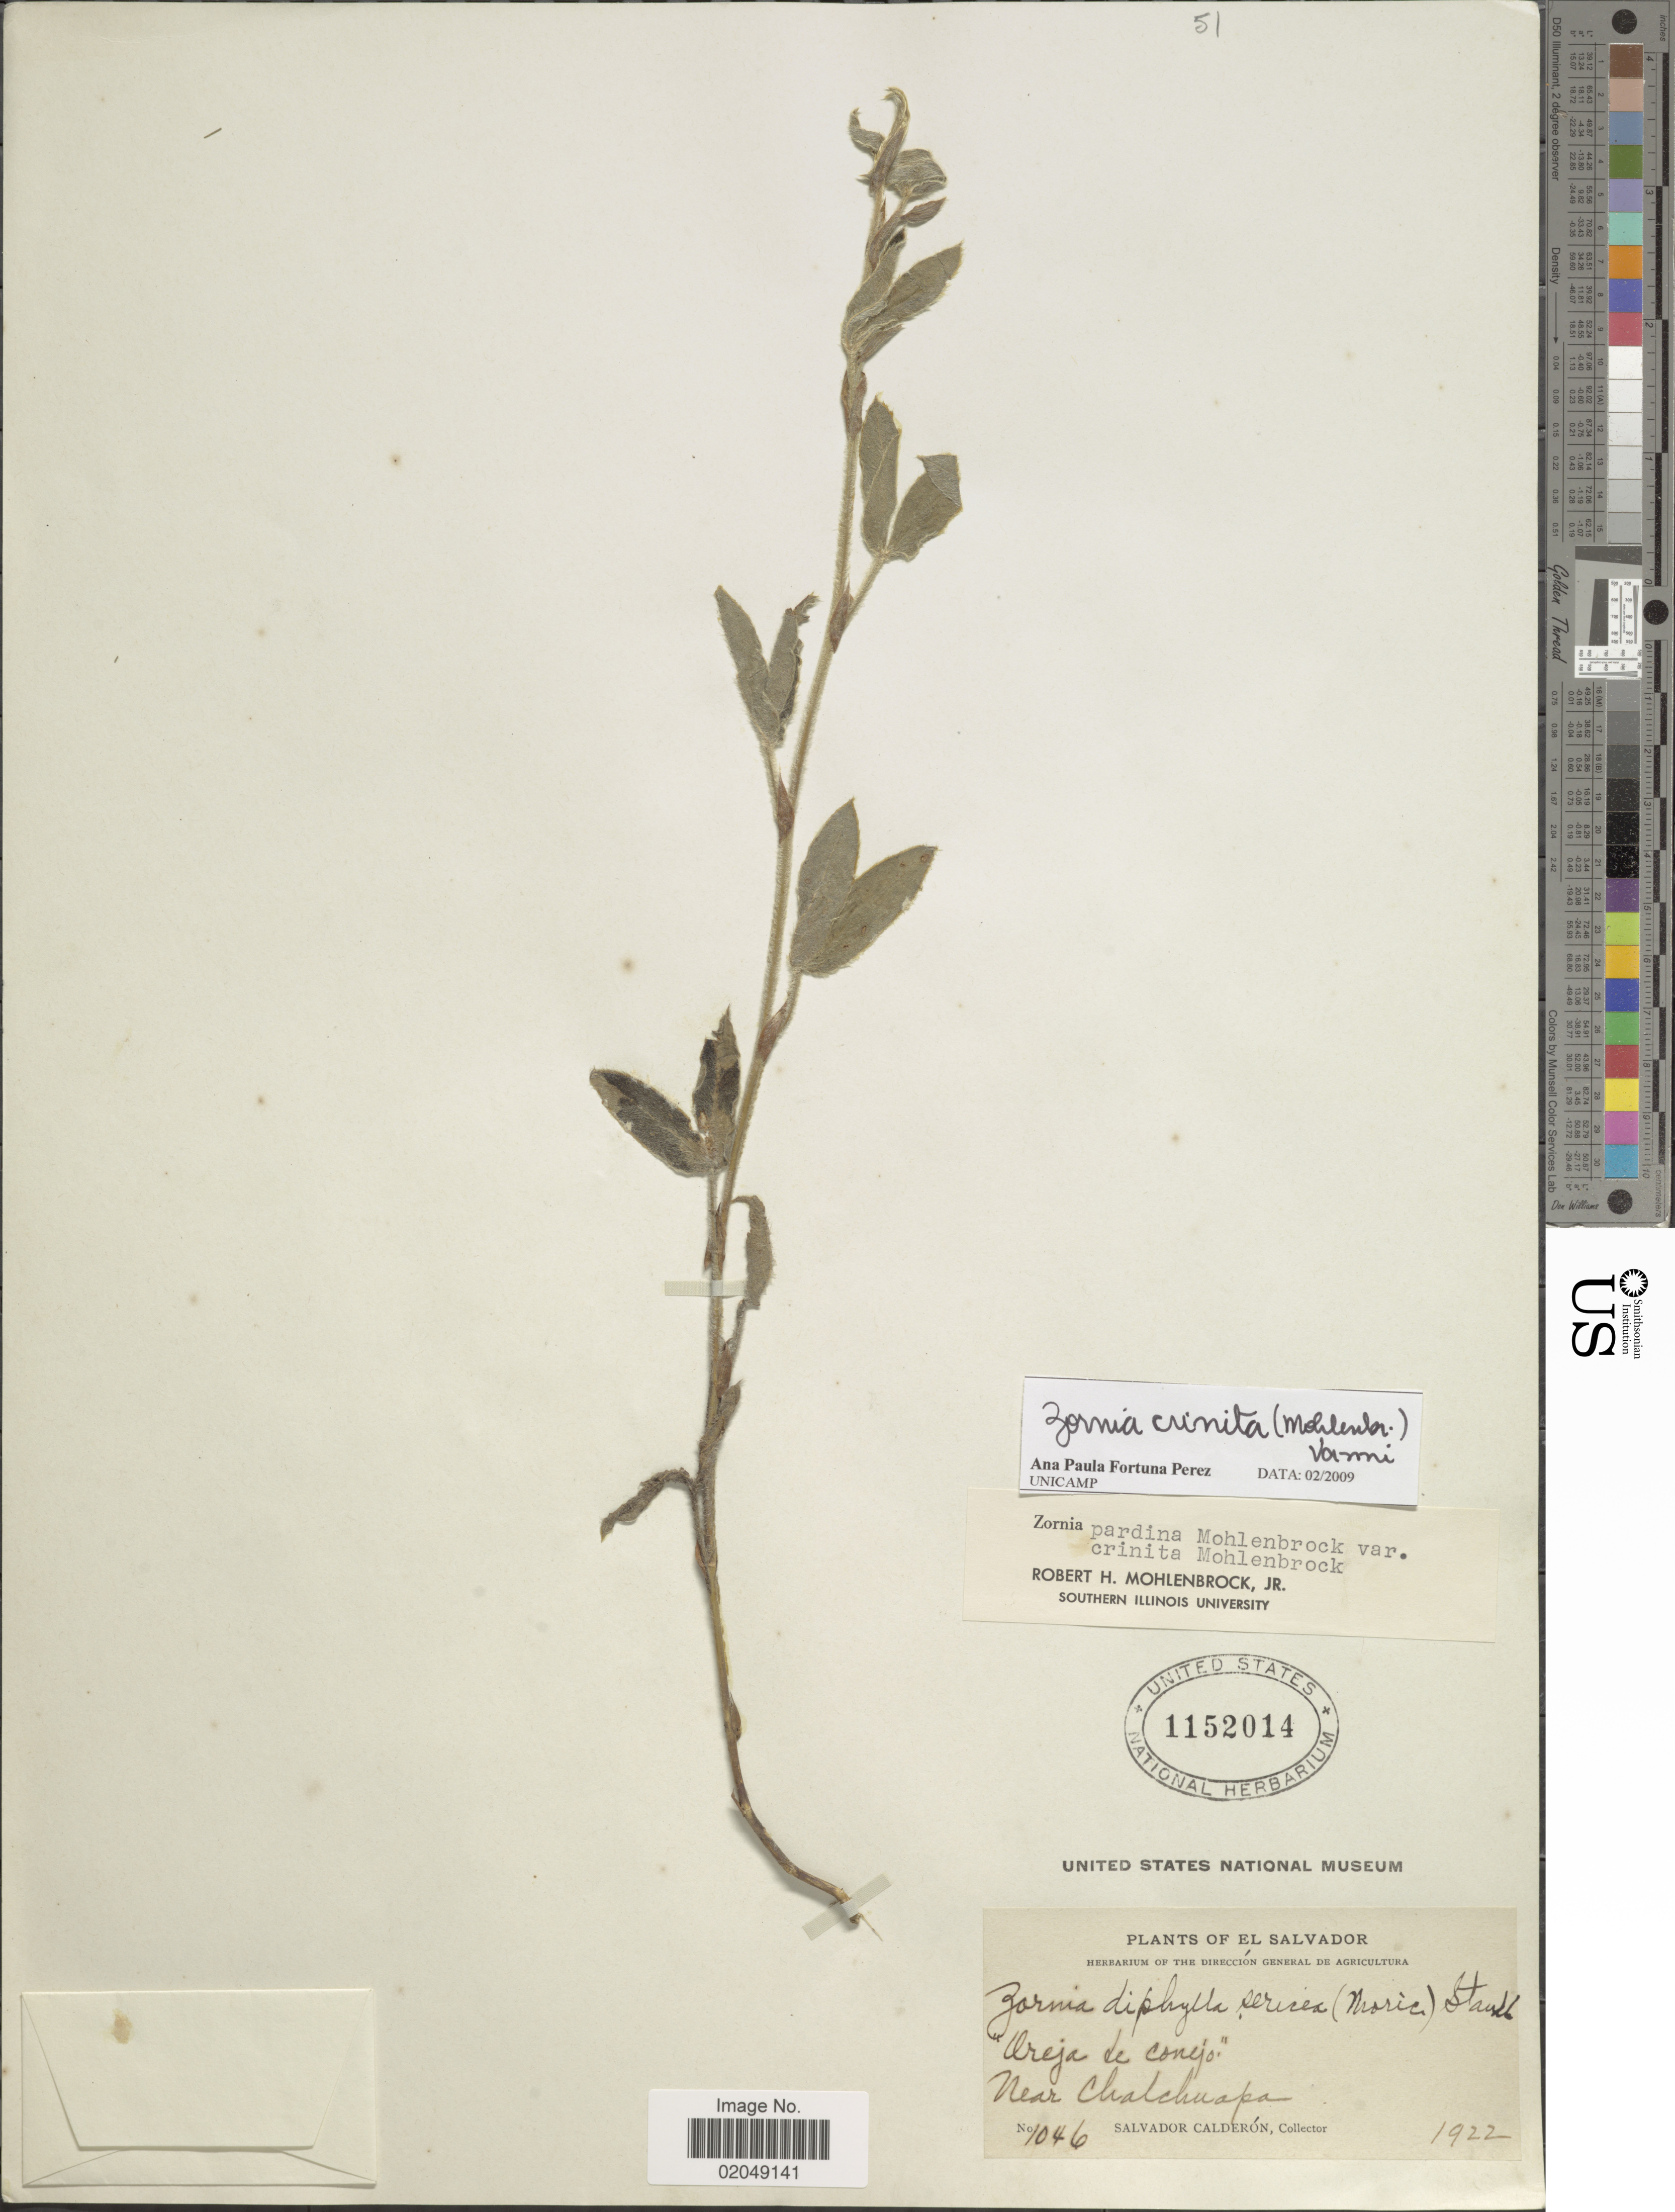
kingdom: Plantae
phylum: Tracheophyta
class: Magnoliopsida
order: Fabales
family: Fabaceae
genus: Zornia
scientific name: Zornia crinata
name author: (Mohlenbr.) Vanni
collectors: S. Calderón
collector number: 1046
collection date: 1922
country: El Salvador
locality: Near Chalchuapa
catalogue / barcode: US 1152014